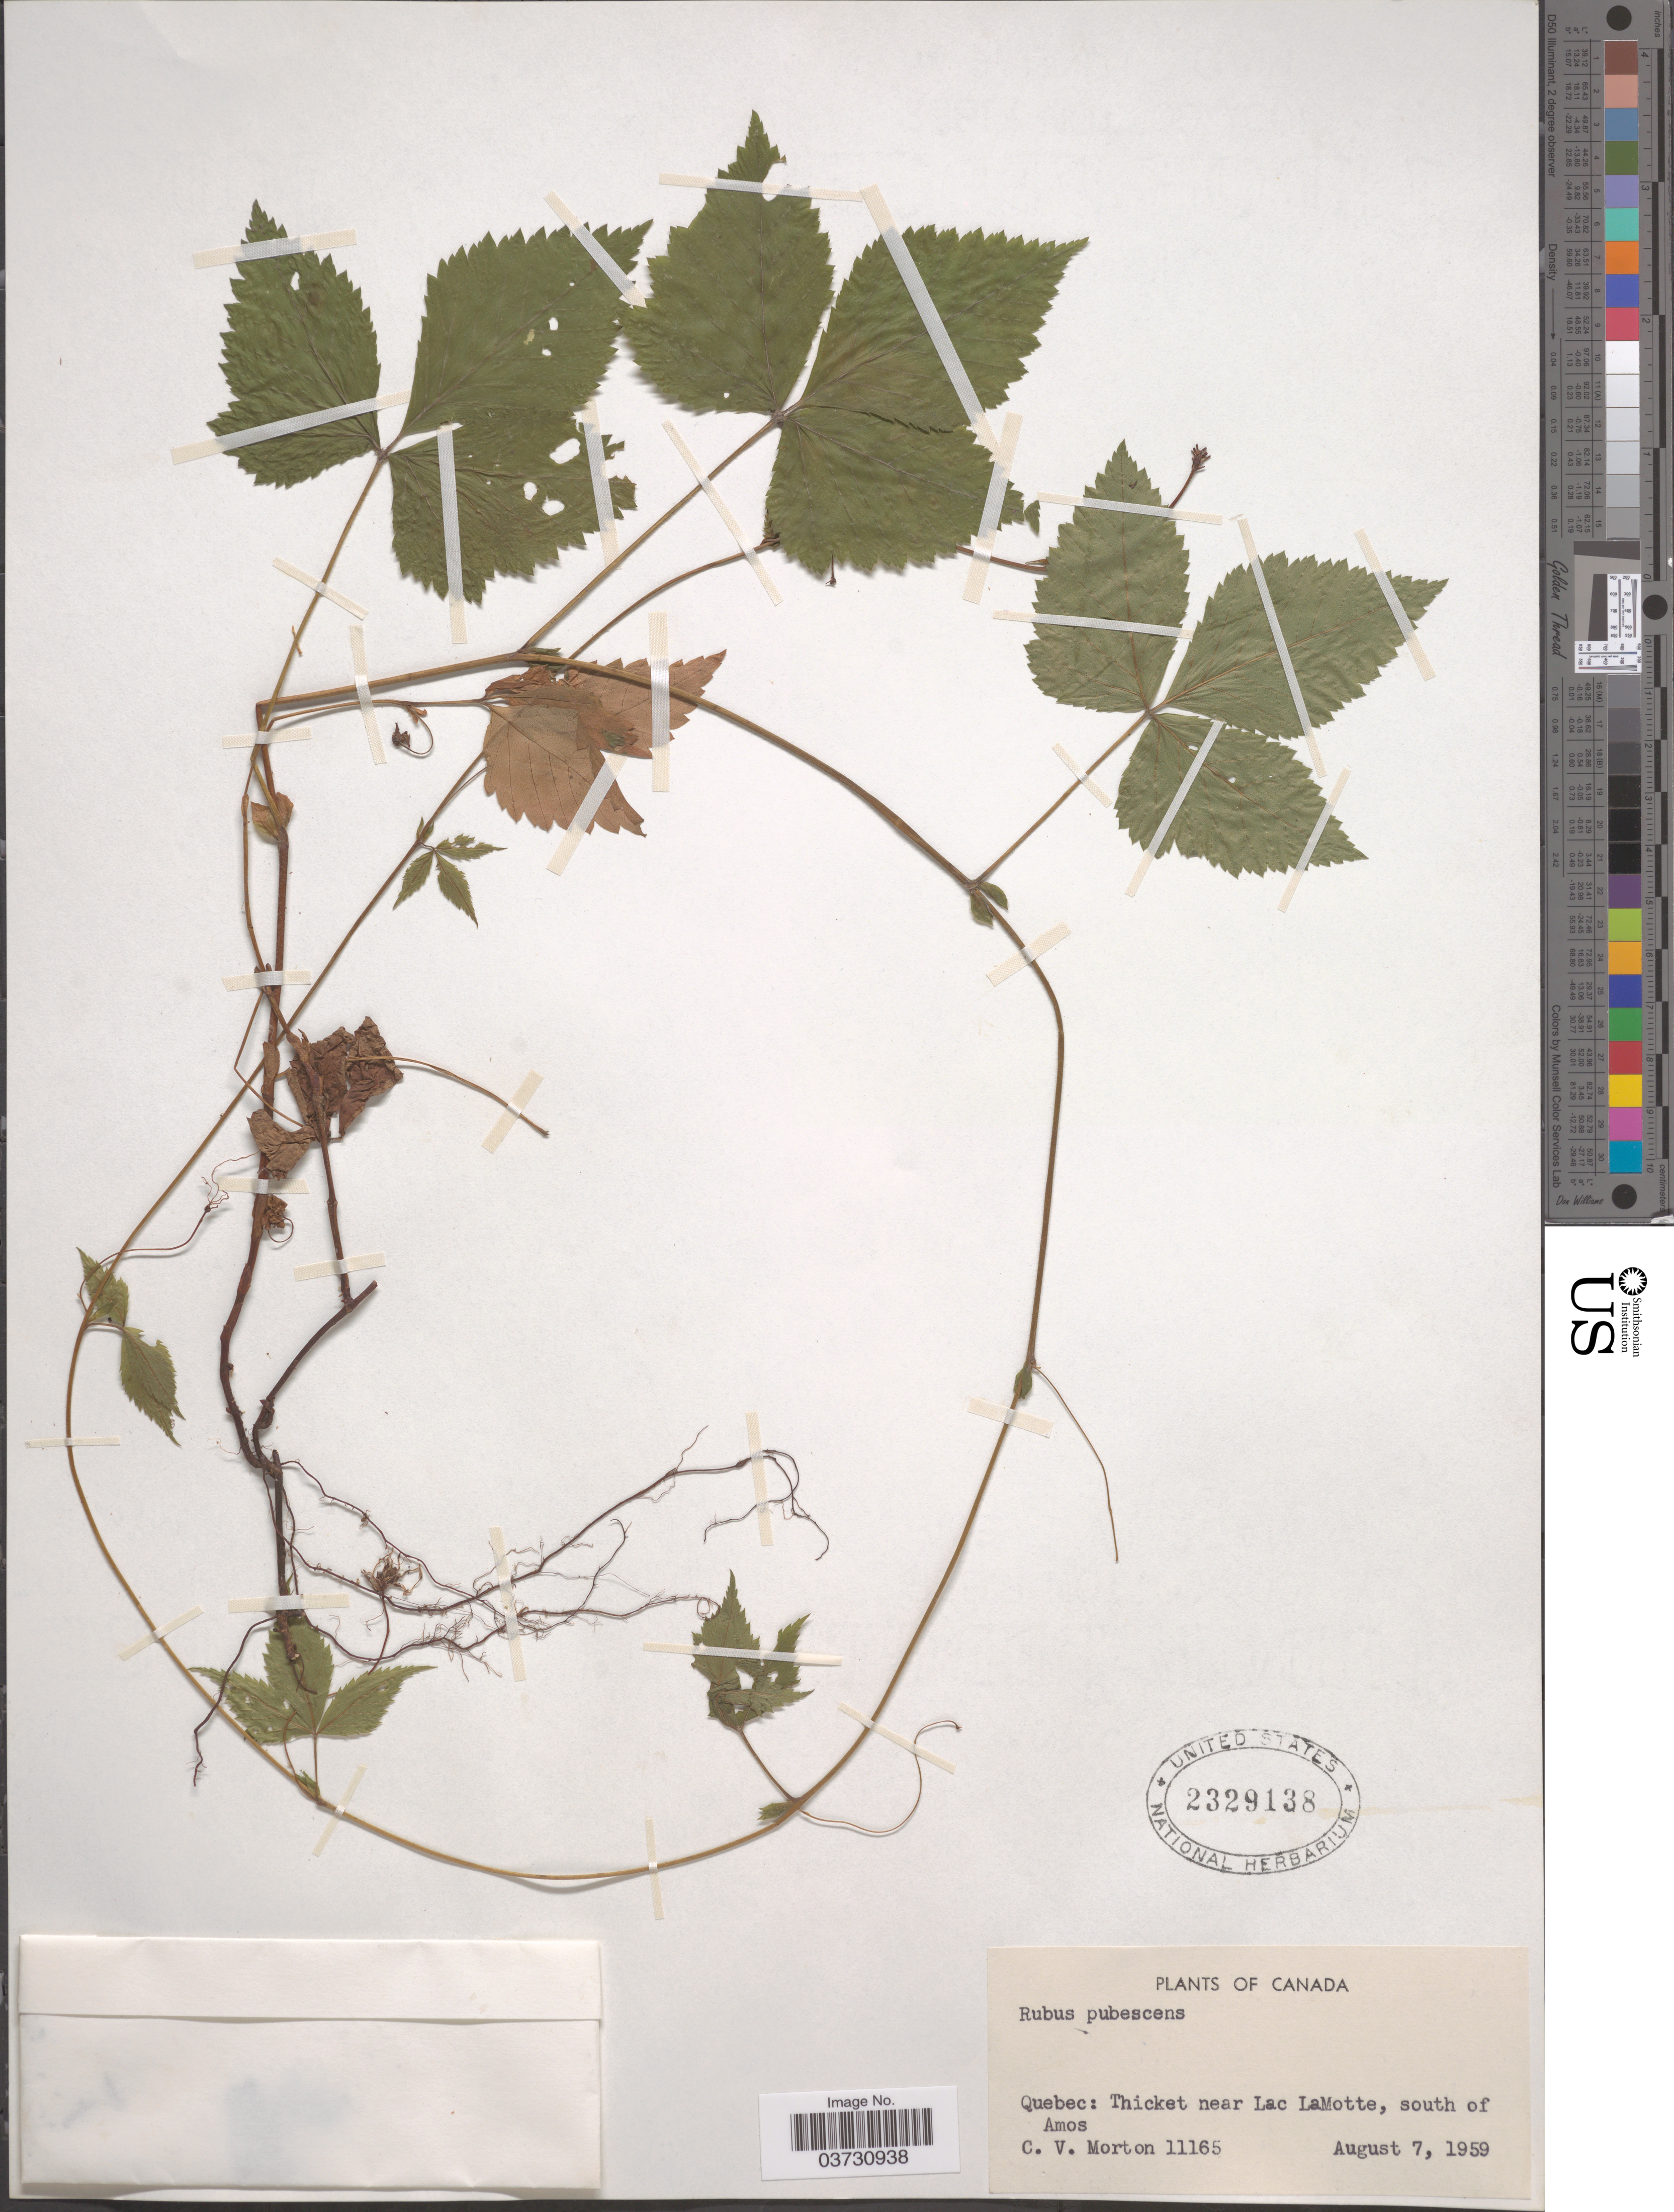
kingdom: Plantae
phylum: Tracheophyta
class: Magnoliopsida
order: Rosales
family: Rosaceae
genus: Rubus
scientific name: Rubus pubescens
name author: Raf.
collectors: C. V. Morton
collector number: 11165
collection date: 1959-08-07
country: Canada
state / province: Quebec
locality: Thicket near Lac LaMotte, south of Amos.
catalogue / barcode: US 2329138